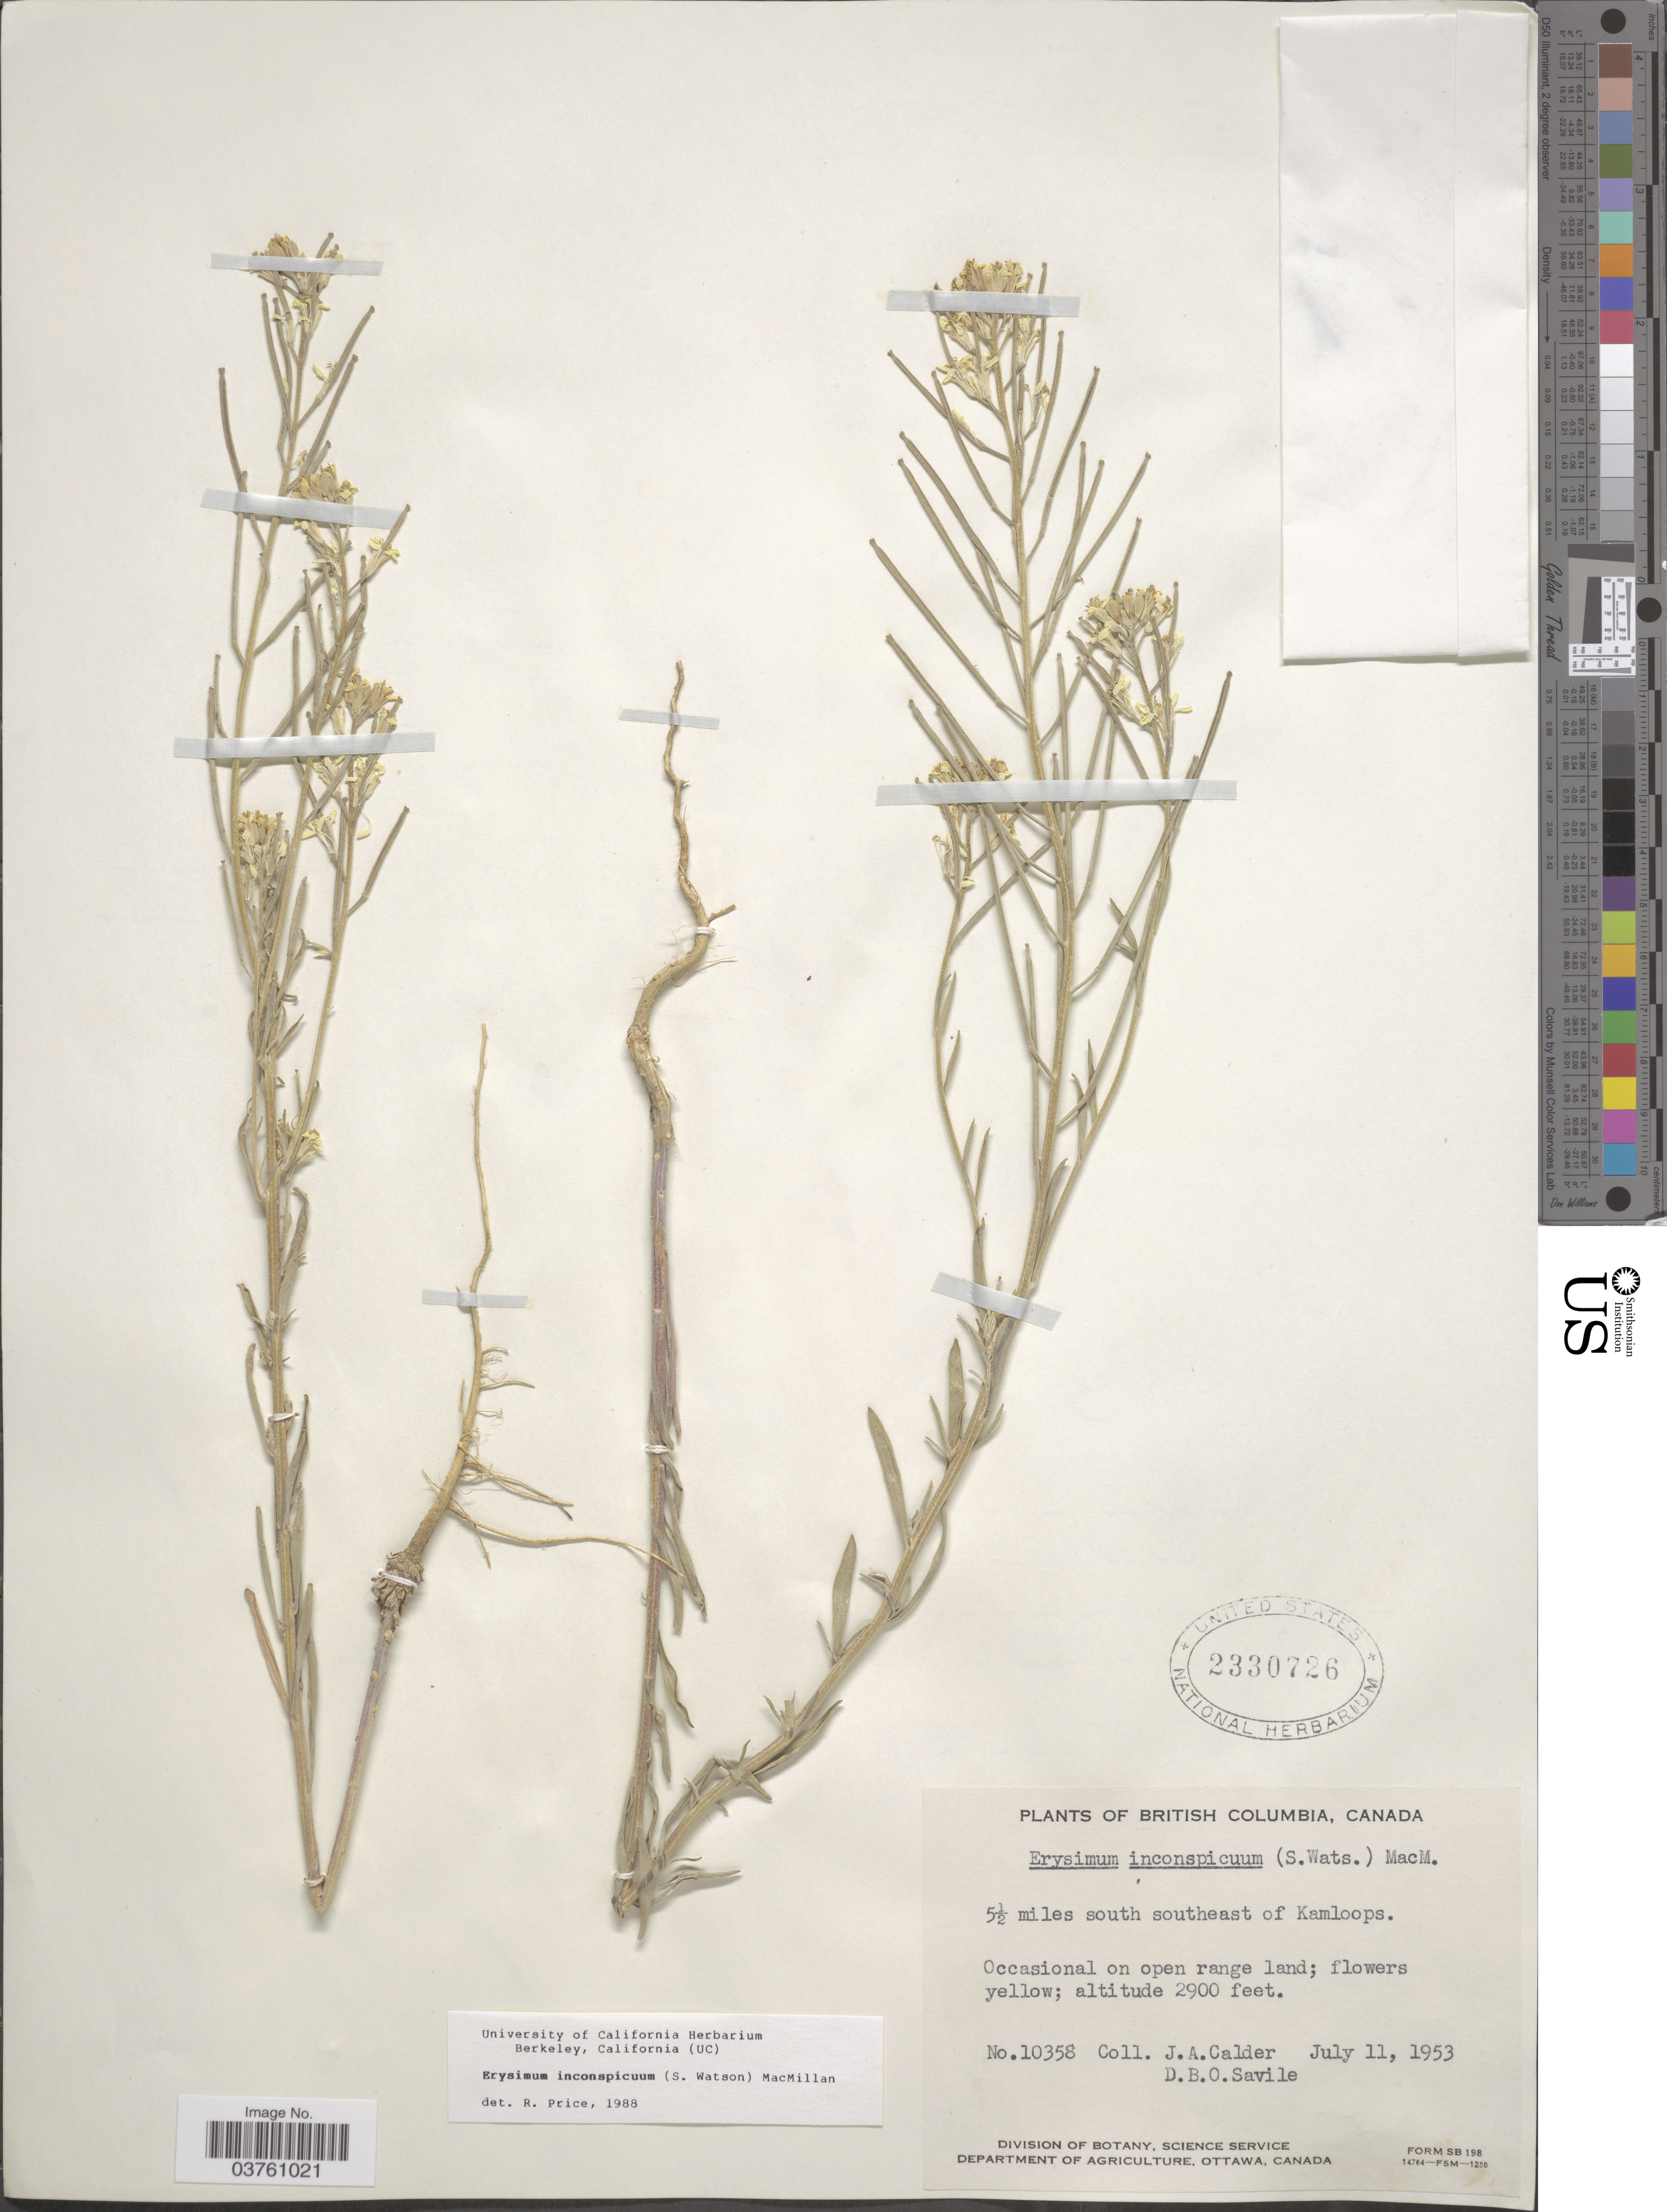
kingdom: Plantae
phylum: Tracheophyta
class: Magnoliopsida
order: Brassicales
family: Brassicaceae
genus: Erysimum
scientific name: Erysimum inconspicuum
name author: (S. Watson) MacMill.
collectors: J. A. Calder & D. Savile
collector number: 10358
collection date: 1953-07-11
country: Canada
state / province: British Columbia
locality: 5½ miles south southeast of Kamloops.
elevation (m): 884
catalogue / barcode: US 2330726